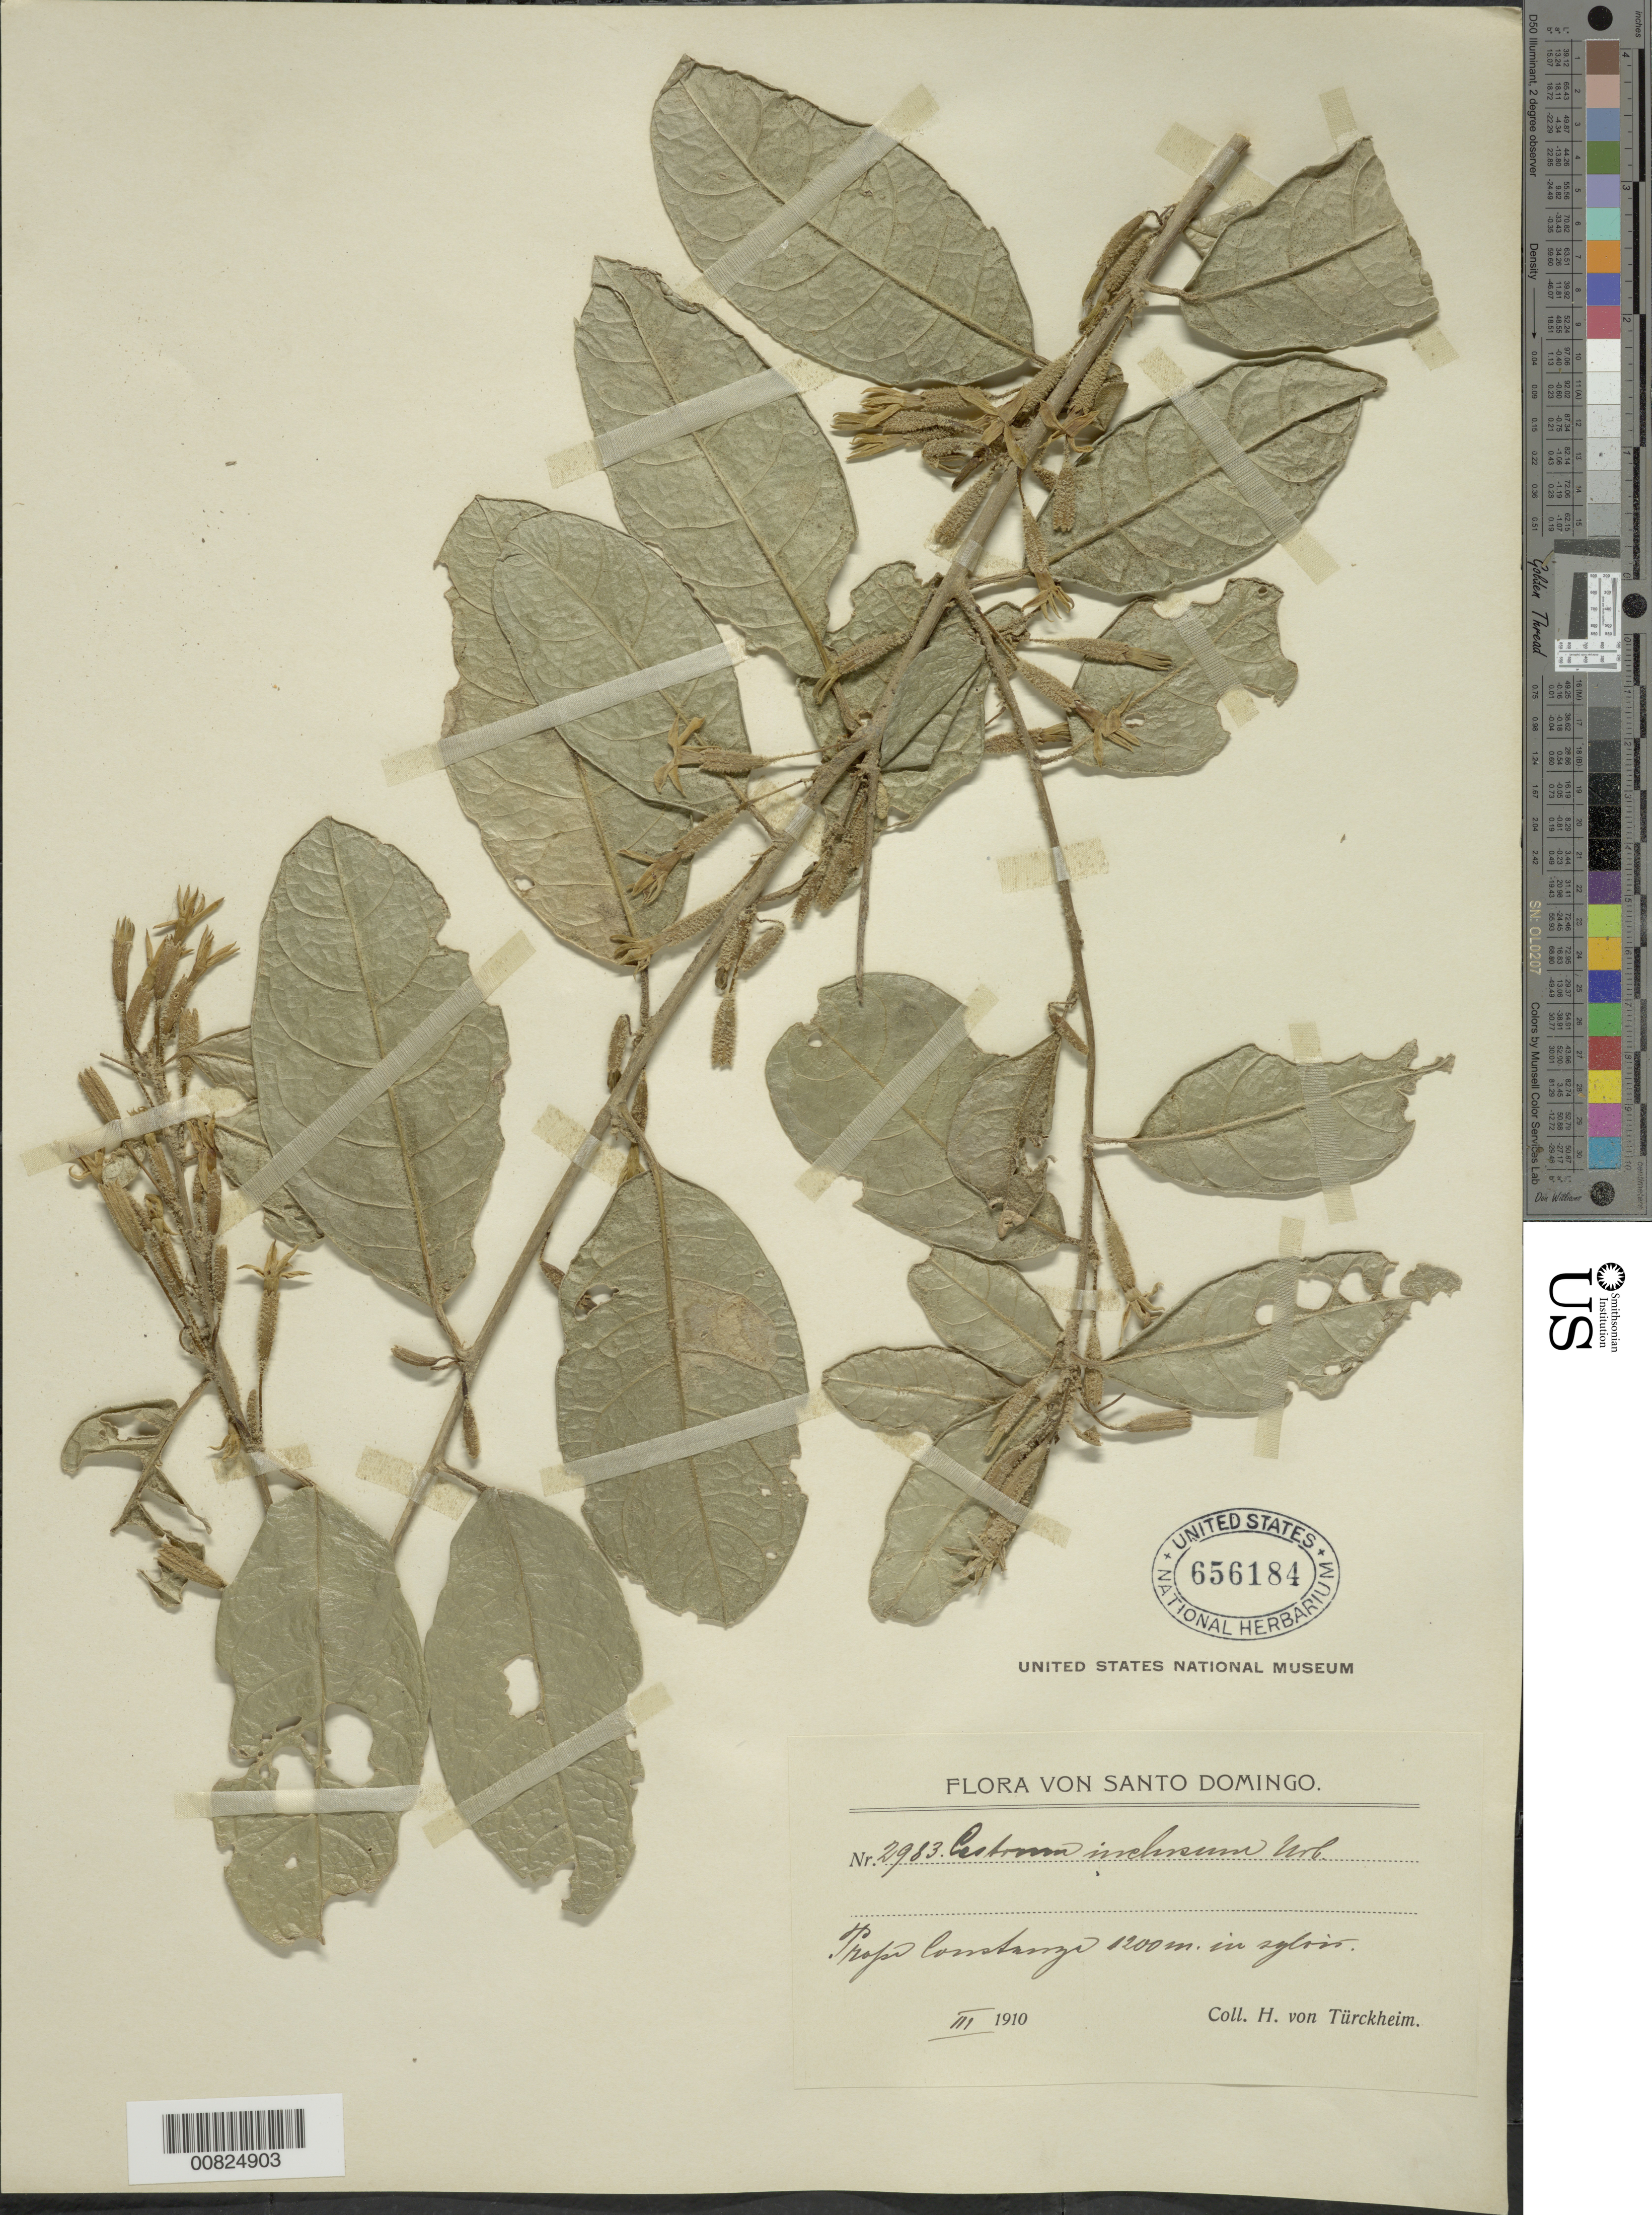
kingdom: Plantae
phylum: Tracheophyta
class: Magnoliopsida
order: Solanales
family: Solanaceae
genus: Cestrum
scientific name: Cestrum inclusum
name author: Urb.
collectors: H. von Türckheim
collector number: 2983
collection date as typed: Mar 1910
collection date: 1910-03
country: Dominican Republic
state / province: La Vega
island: Hispaniola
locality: Constanza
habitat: Sylvis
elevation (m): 1200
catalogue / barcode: US 656184